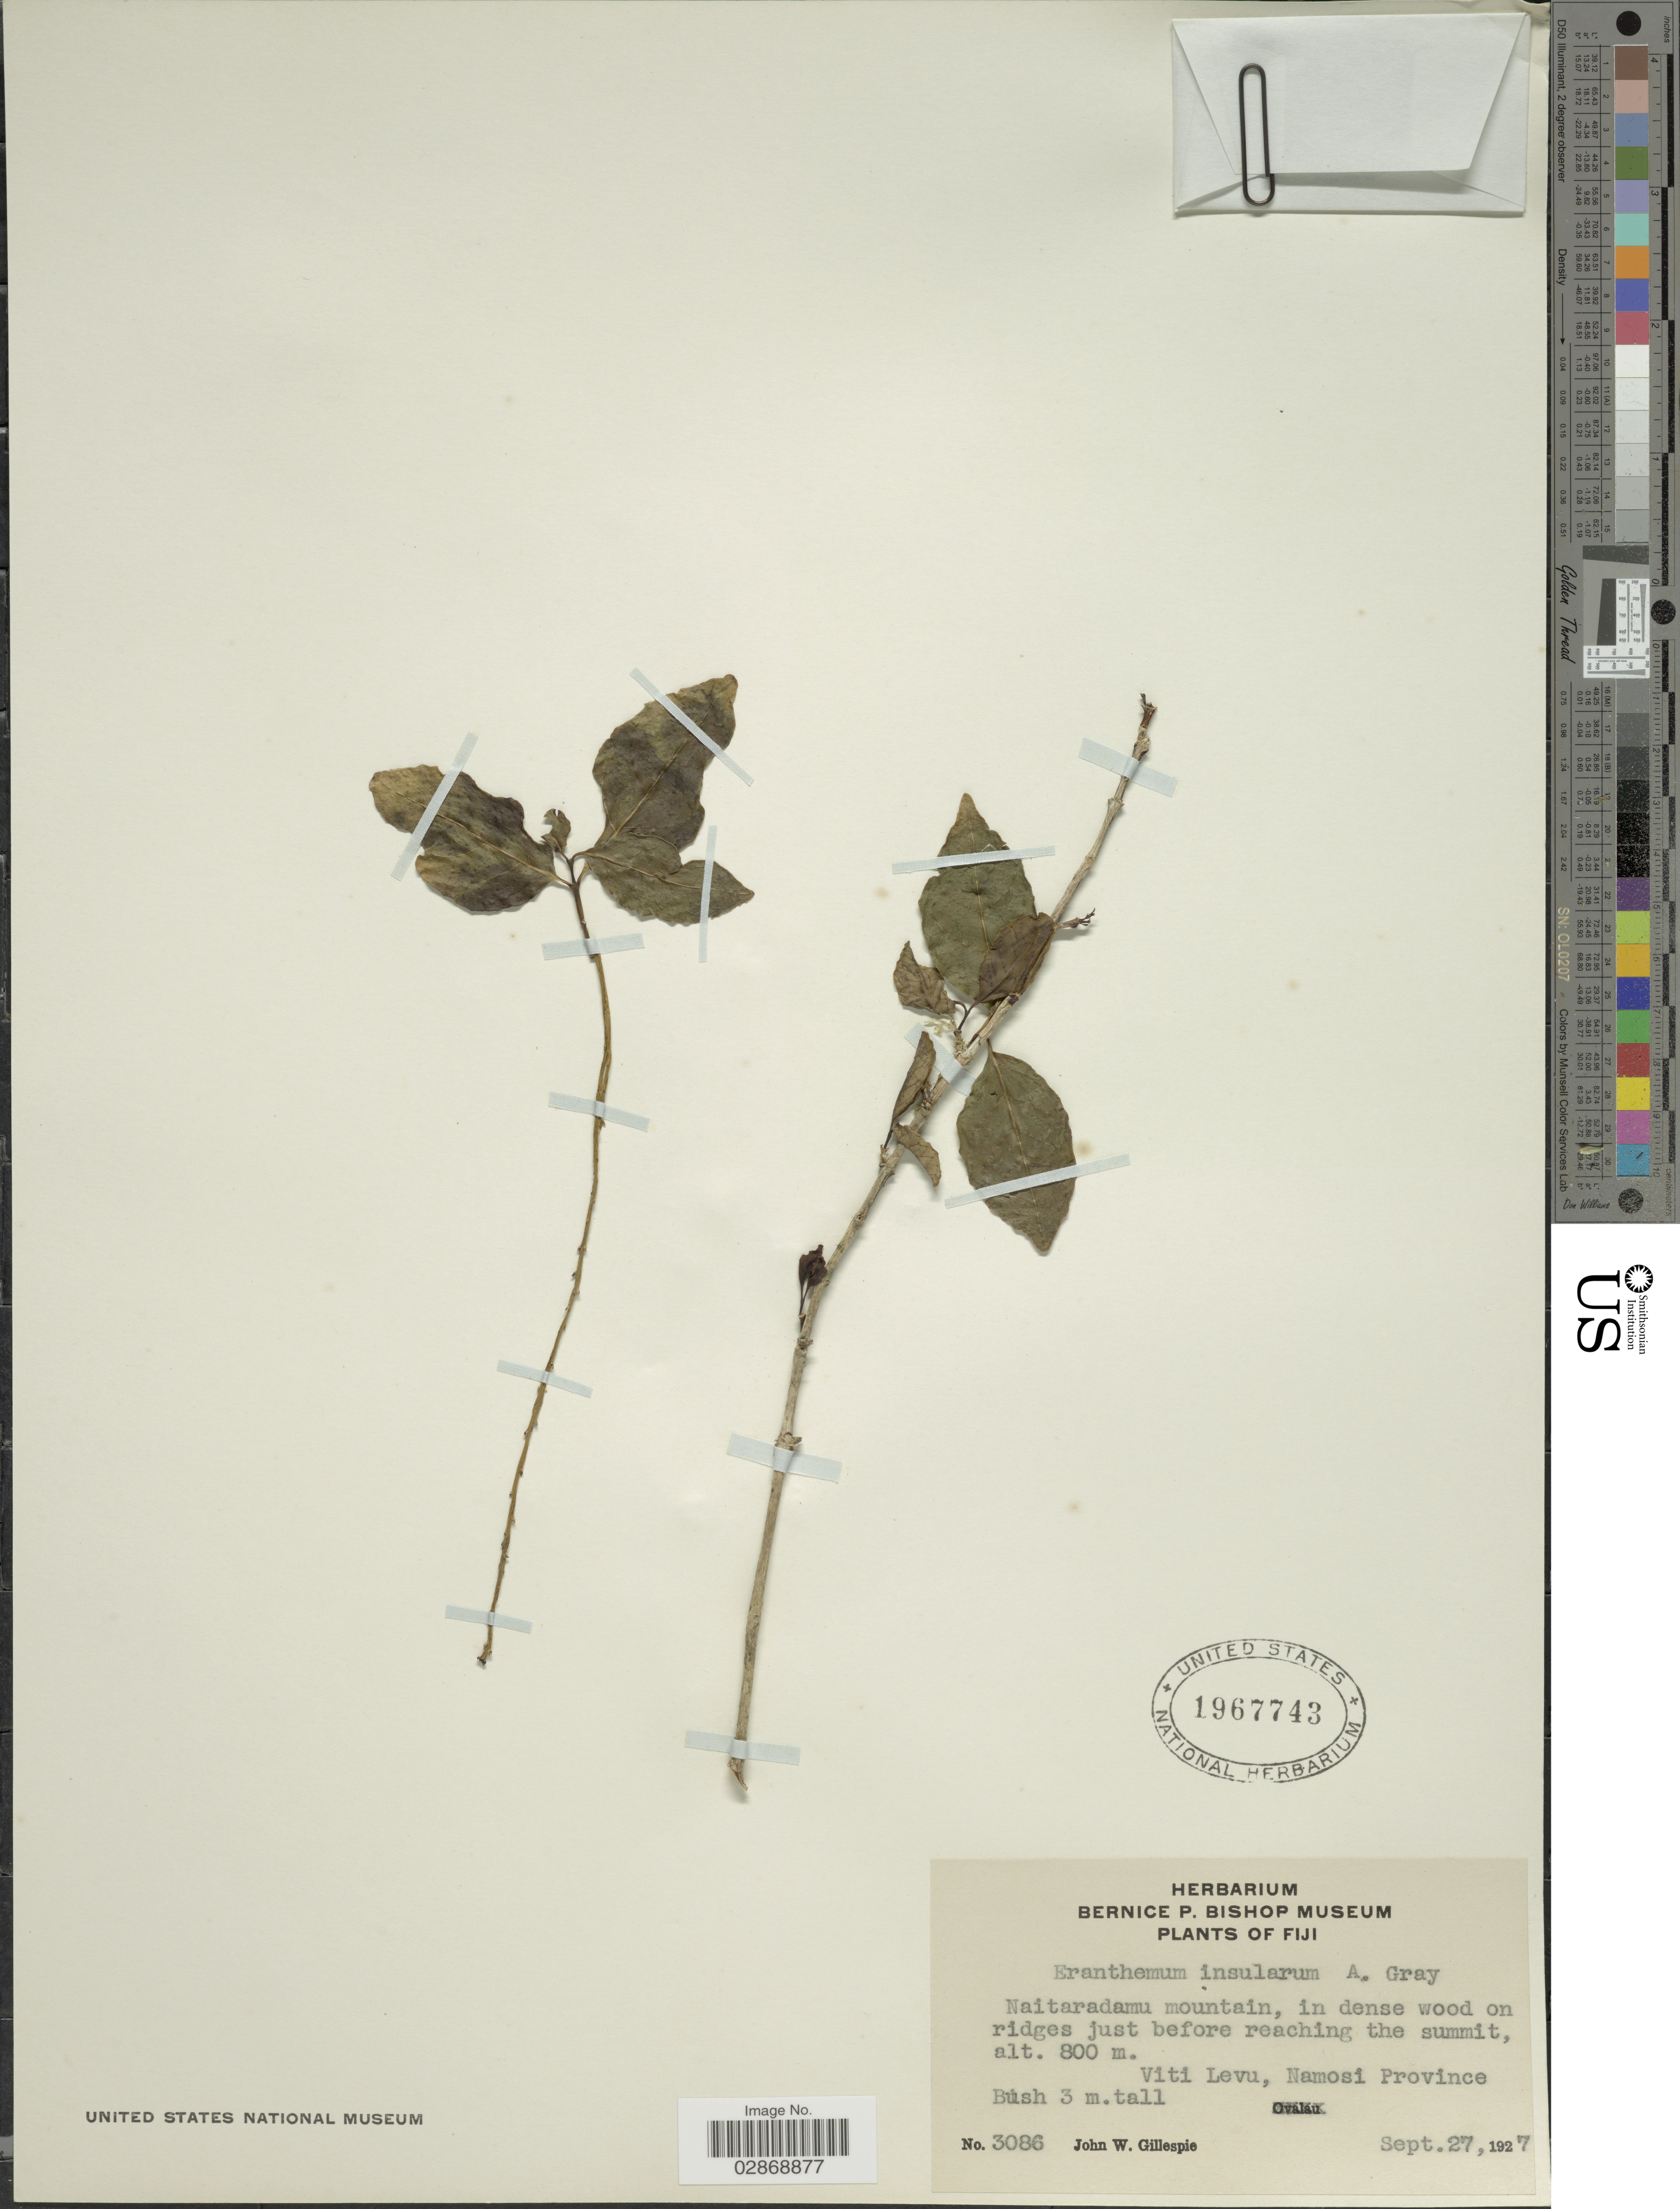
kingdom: Plantae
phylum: Tracheophyta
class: Magnoliopsida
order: Lamiales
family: Acanthaceae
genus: Graptophyllum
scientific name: Graptophyllum insularum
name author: (A. Gray) A.C. Sm.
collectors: J. W. Gillespie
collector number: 3086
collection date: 1927-09-27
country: Fiji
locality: Naitaradamu mountain. Viti Levu, Namosi Province.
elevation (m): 800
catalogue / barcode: US 1967743